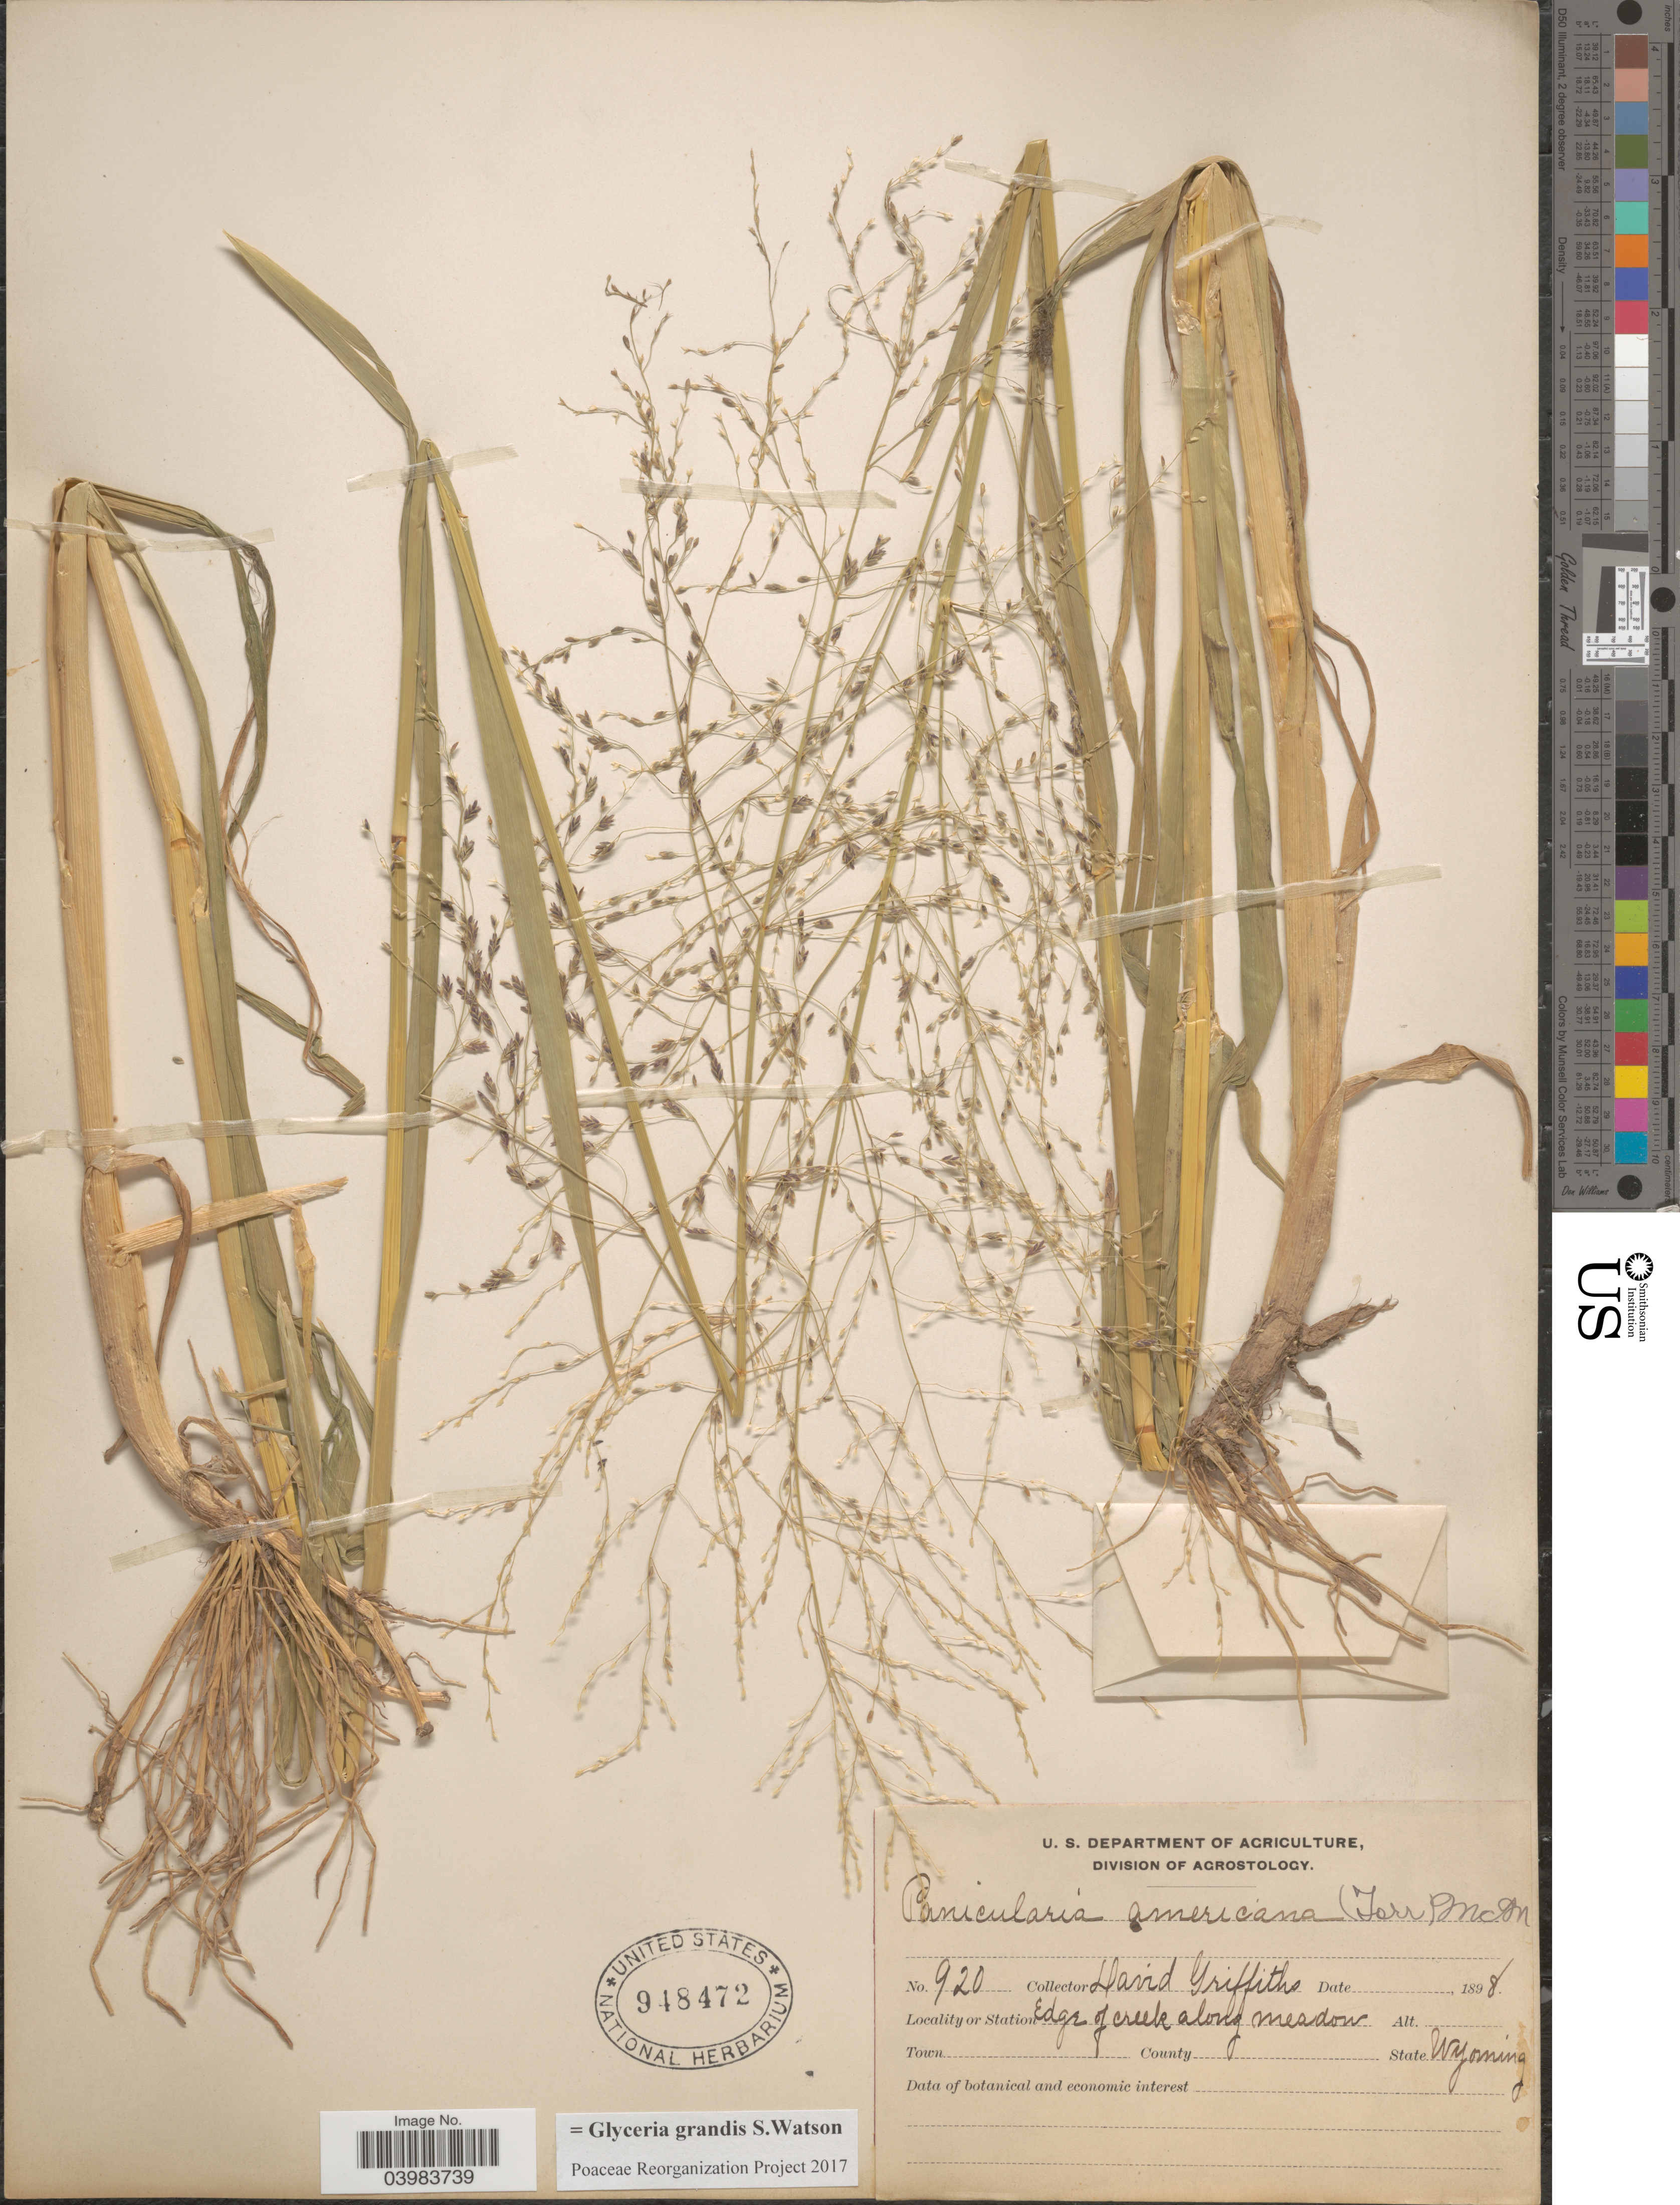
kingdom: Plantae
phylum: Tracheophyta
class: Liliopsida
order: Poales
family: Poaceae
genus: Glyceria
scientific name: Glyceria grandis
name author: S. Watson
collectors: D. Griffths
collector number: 920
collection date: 1898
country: United States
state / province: Wyoming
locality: Station Edge of creek along meadow.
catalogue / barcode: US 948472